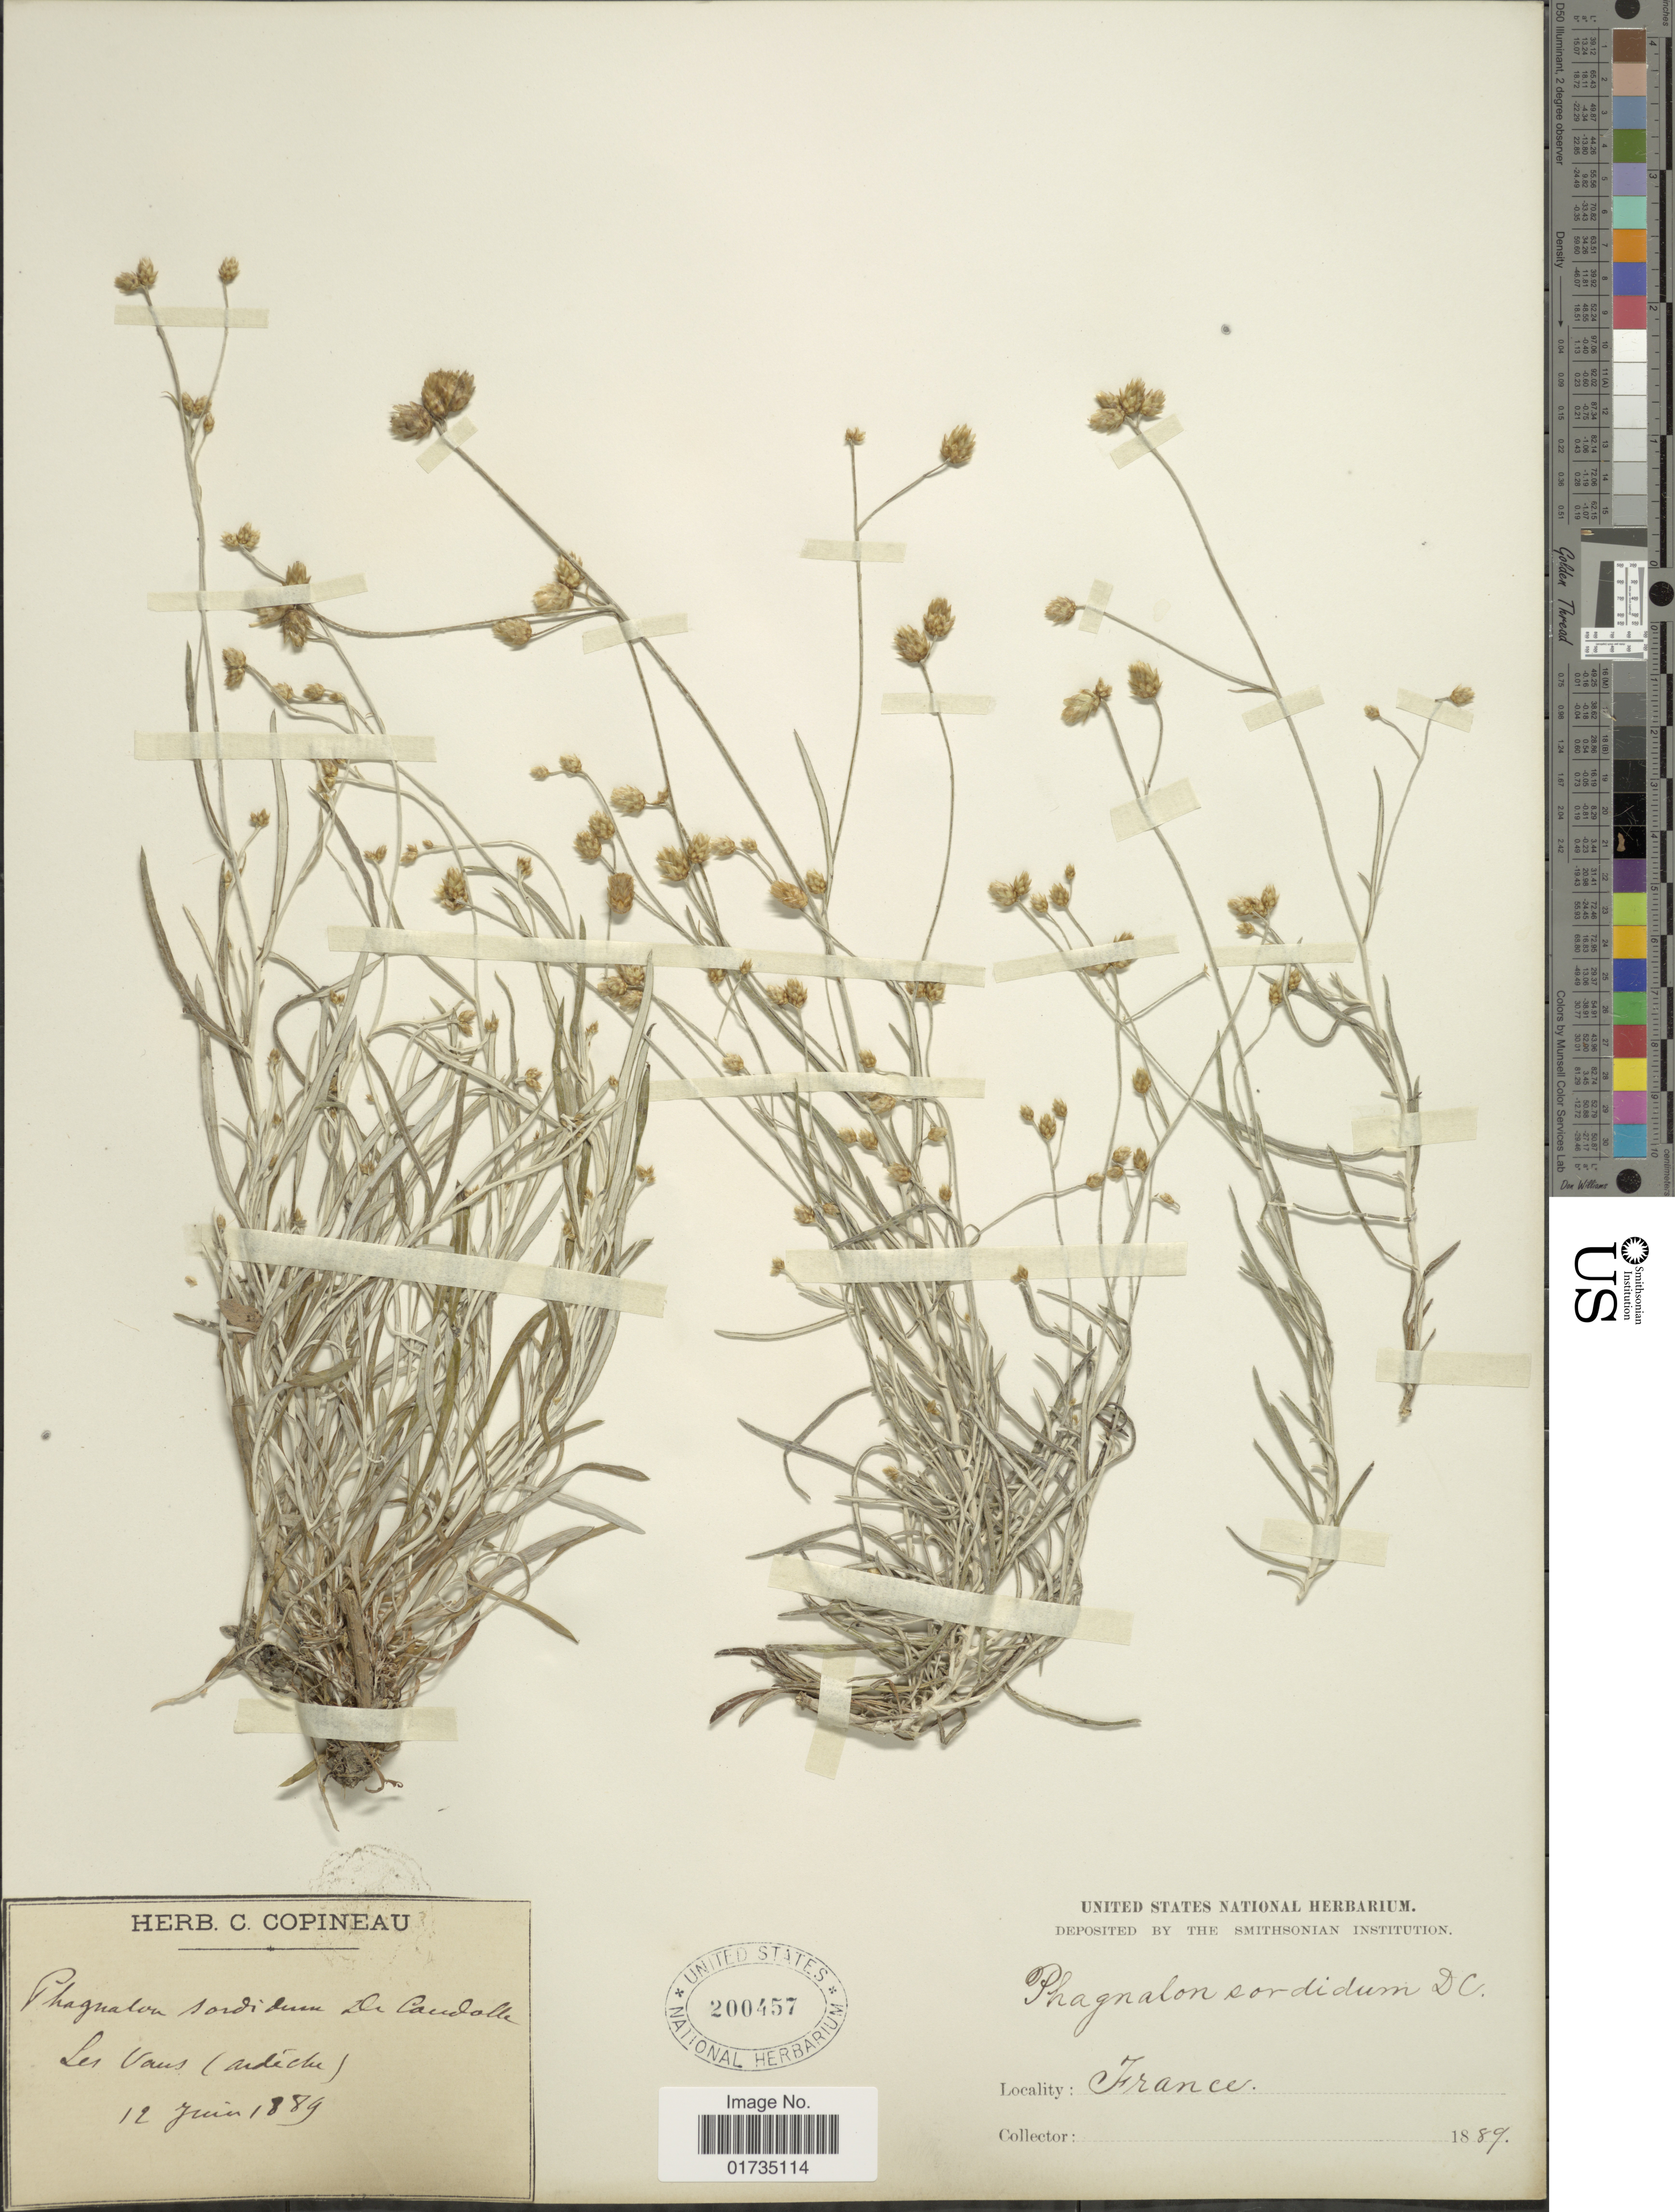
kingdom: Plantae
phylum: Tracheophyta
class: Magnoliopsida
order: Asterales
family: Asteraceae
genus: Phagnalon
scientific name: Phagnalon sordidum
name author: (L.) Rchb.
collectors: ex herb. C. Copineau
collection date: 1889-06-12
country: France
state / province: Auvergne-Rhône-Alpes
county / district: Ardèche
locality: Les Vans (Ardèche), France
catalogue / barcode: US 200457